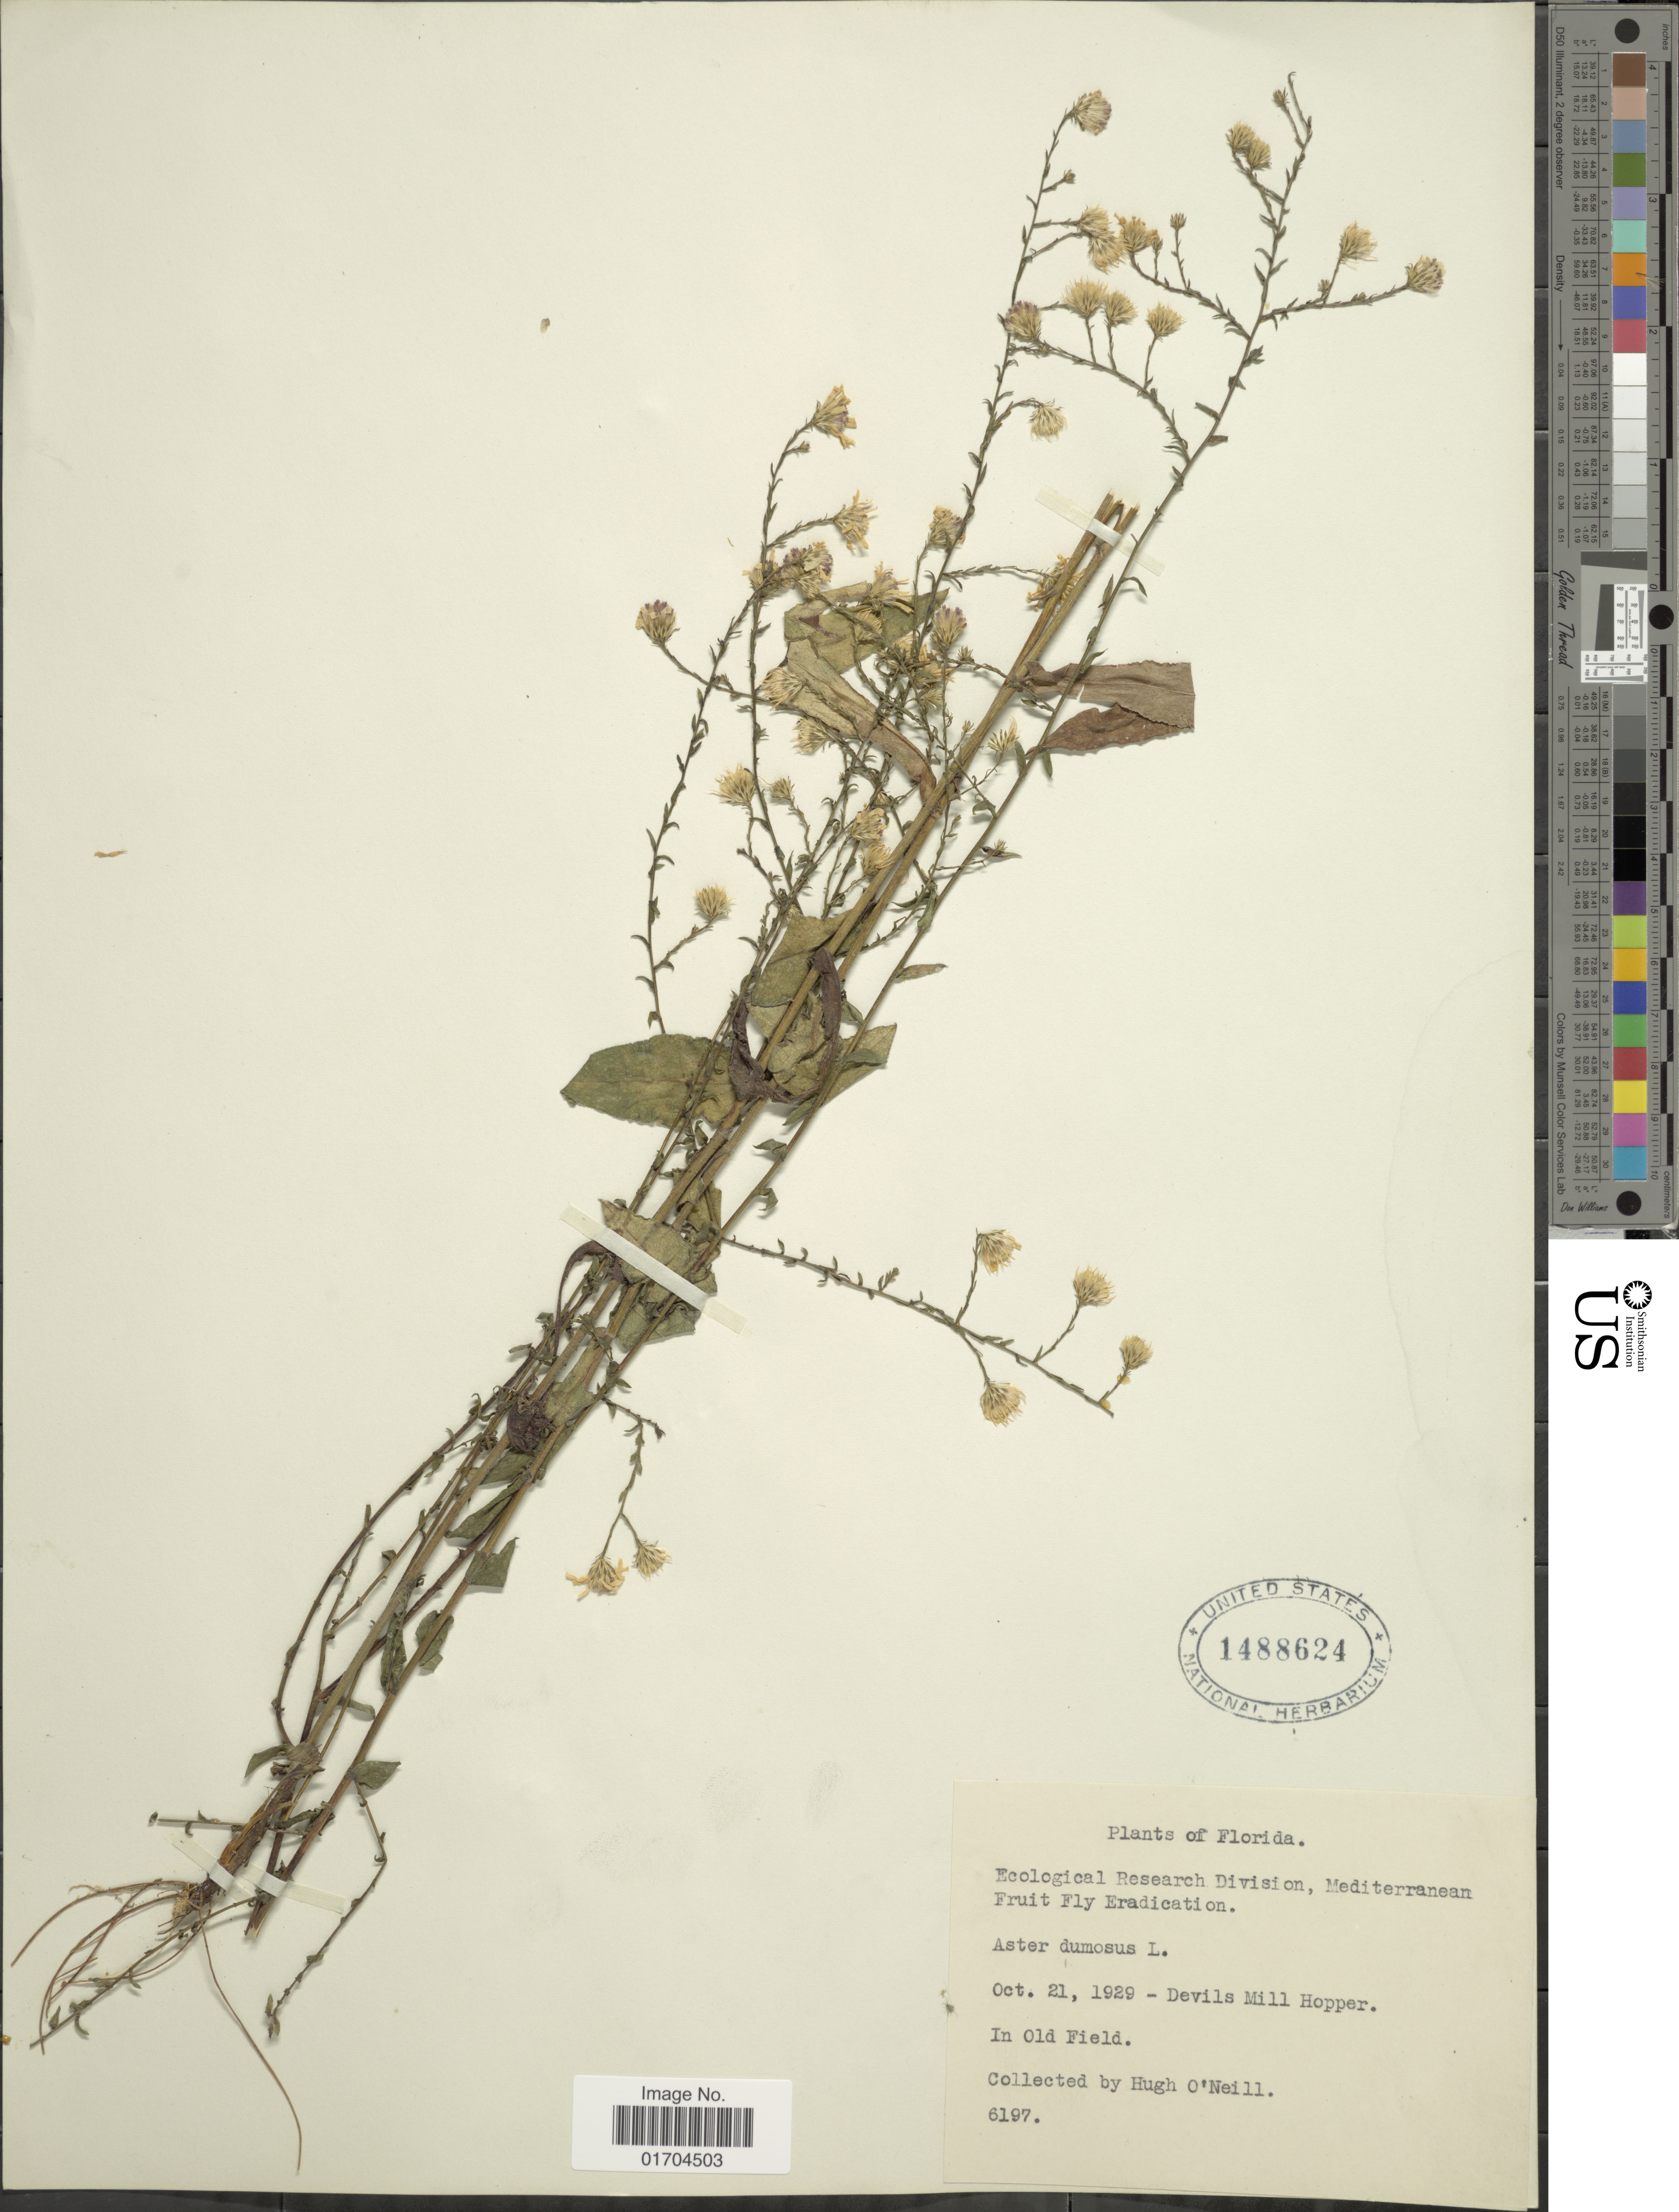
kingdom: Plantae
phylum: Tracheophyta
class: Magnoliopsida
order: Asterales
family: Asteraceae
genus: Symphyotrichum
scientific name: Symphyotrichum sp.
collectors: H. O'Neill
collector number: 6197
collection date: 1929-10-21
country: United States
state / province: Florida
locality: Devils Mill Hopper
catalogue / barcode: US 1488624